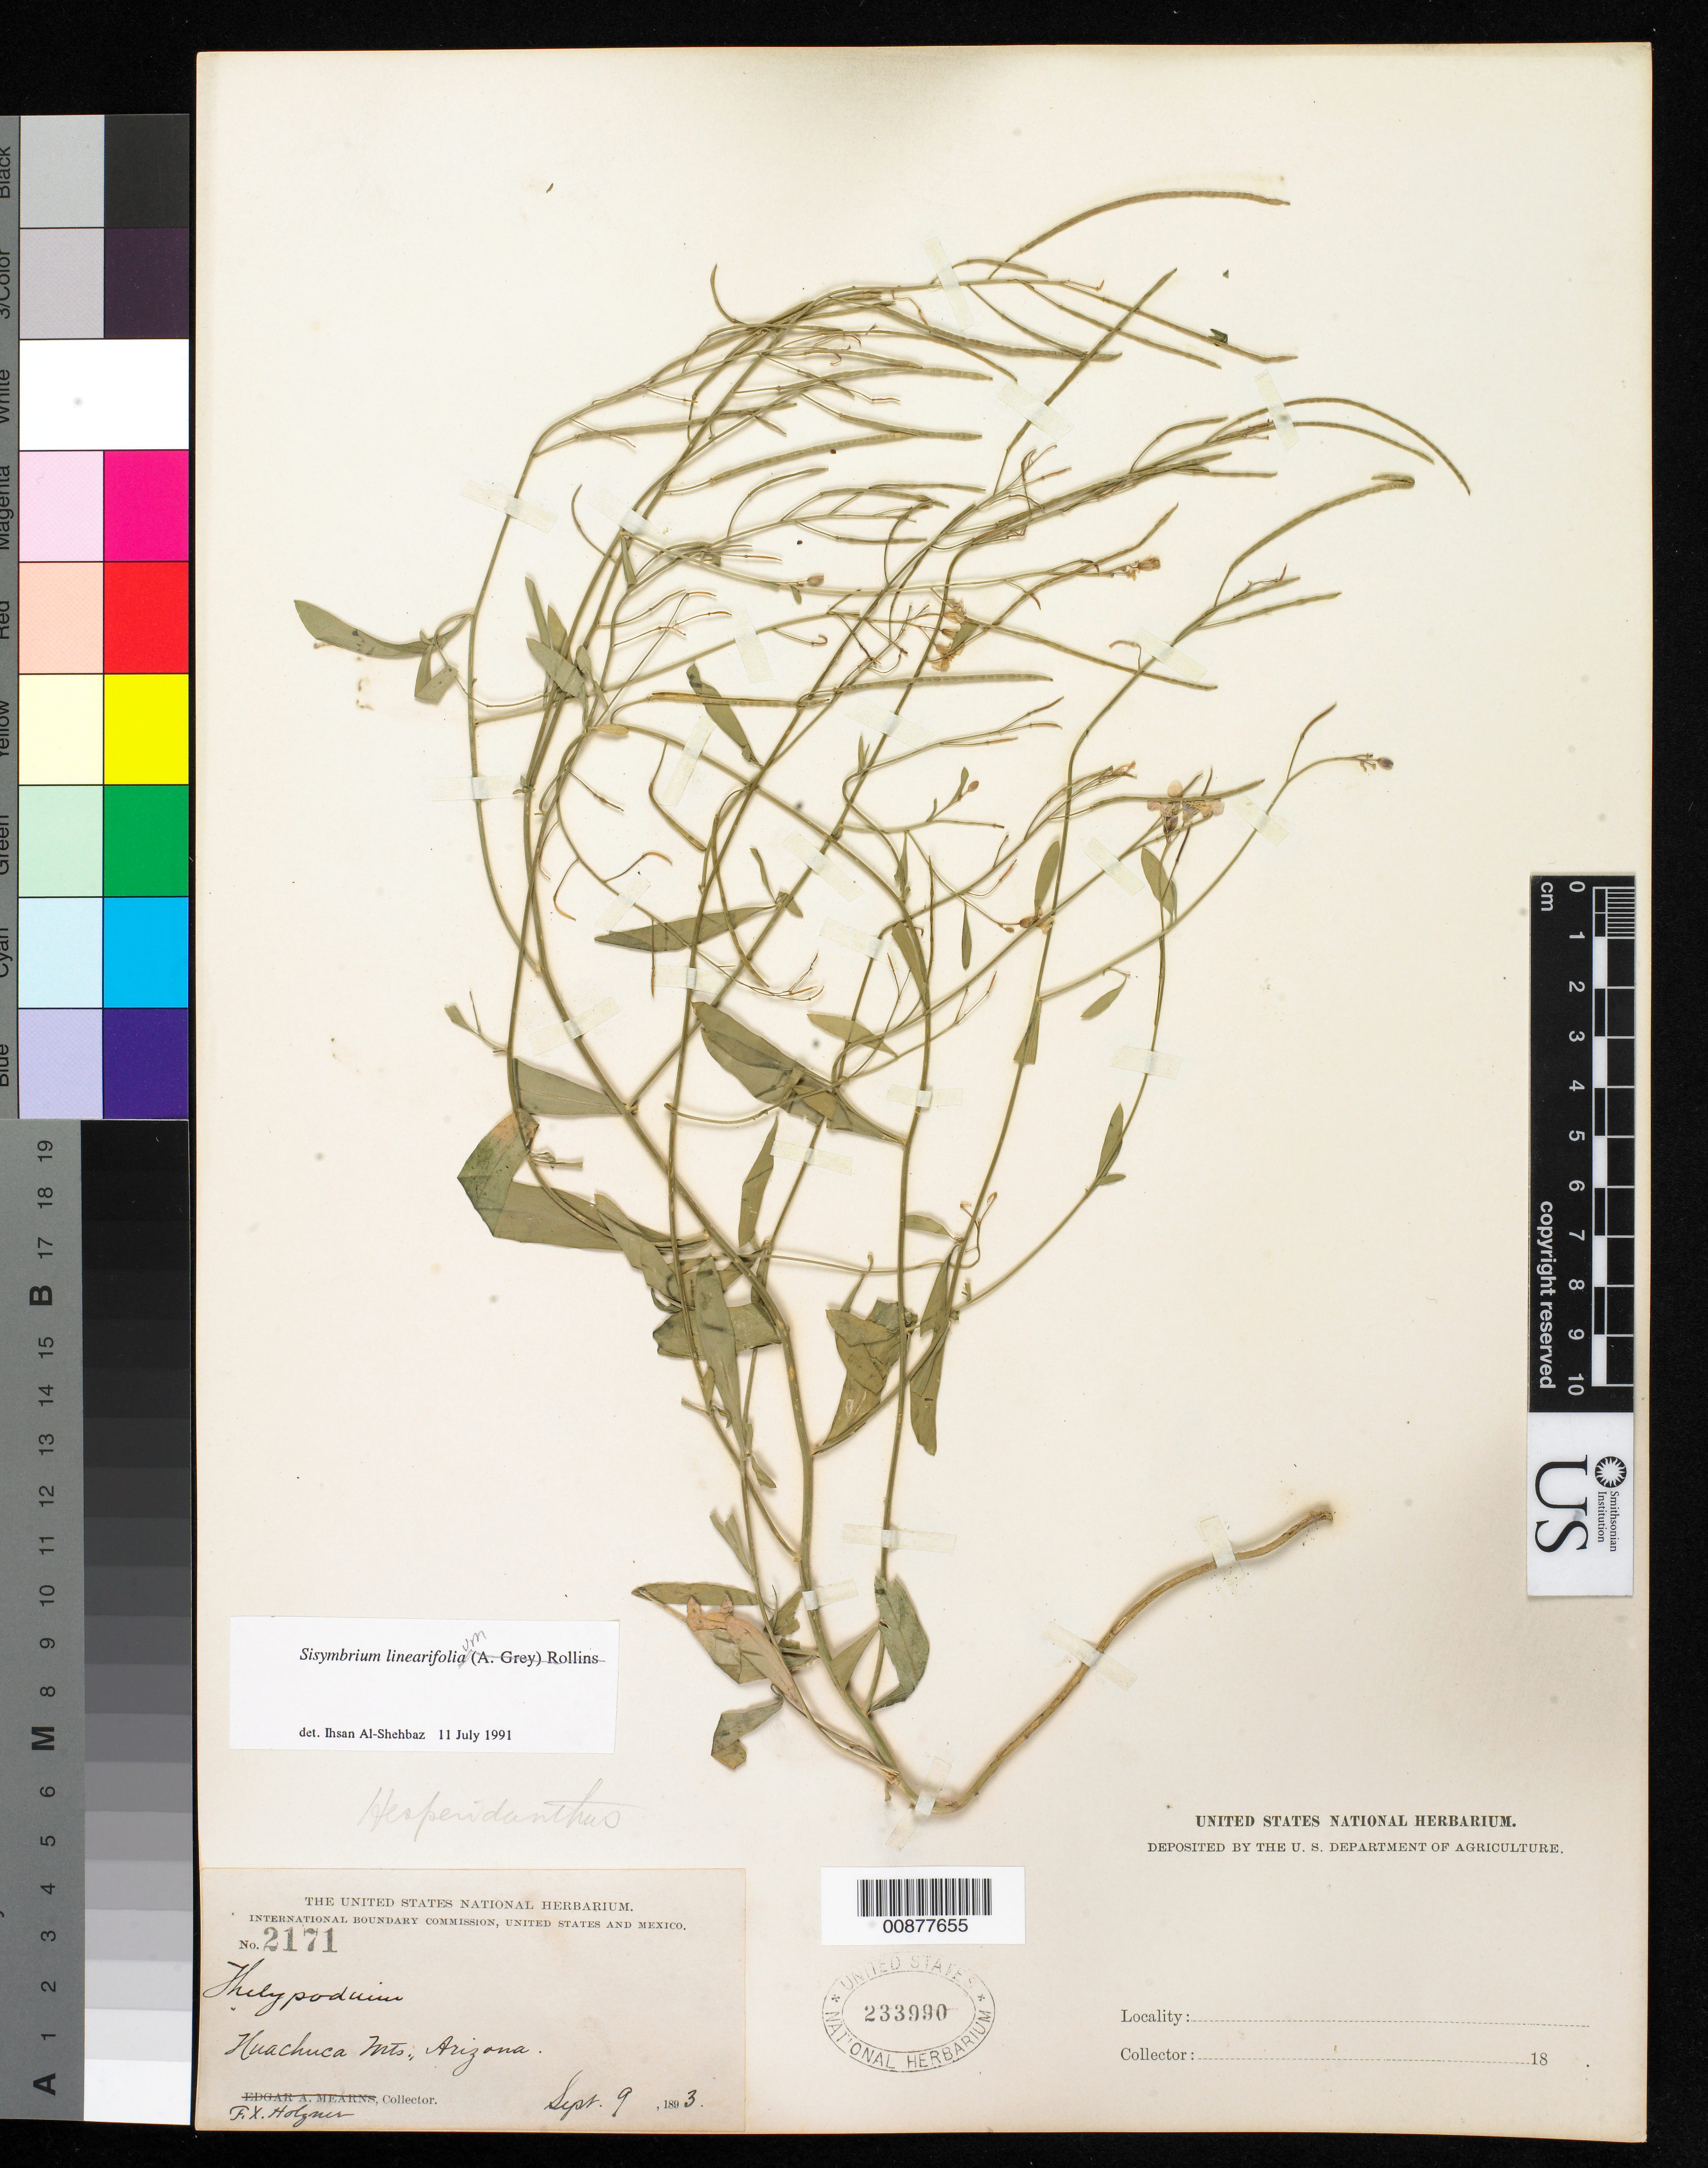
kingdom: Plantae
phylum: Tracheophyta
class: Magnoliopsida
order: Brassicales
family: Brassicaceae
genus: Sisymbrium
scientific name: Sisymbrium linearifolium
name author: (A. Gray) Payson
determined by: Al-Shehbaz, I. A., (MO), Missouri Botanical Garden (UNITED STATES)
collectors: F. X. Holzner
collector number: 2171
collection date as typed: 09 Sep 1893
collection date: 1893-09-09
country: United States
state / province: Arizona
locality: Huachuca Mts.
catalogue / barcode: US 233990